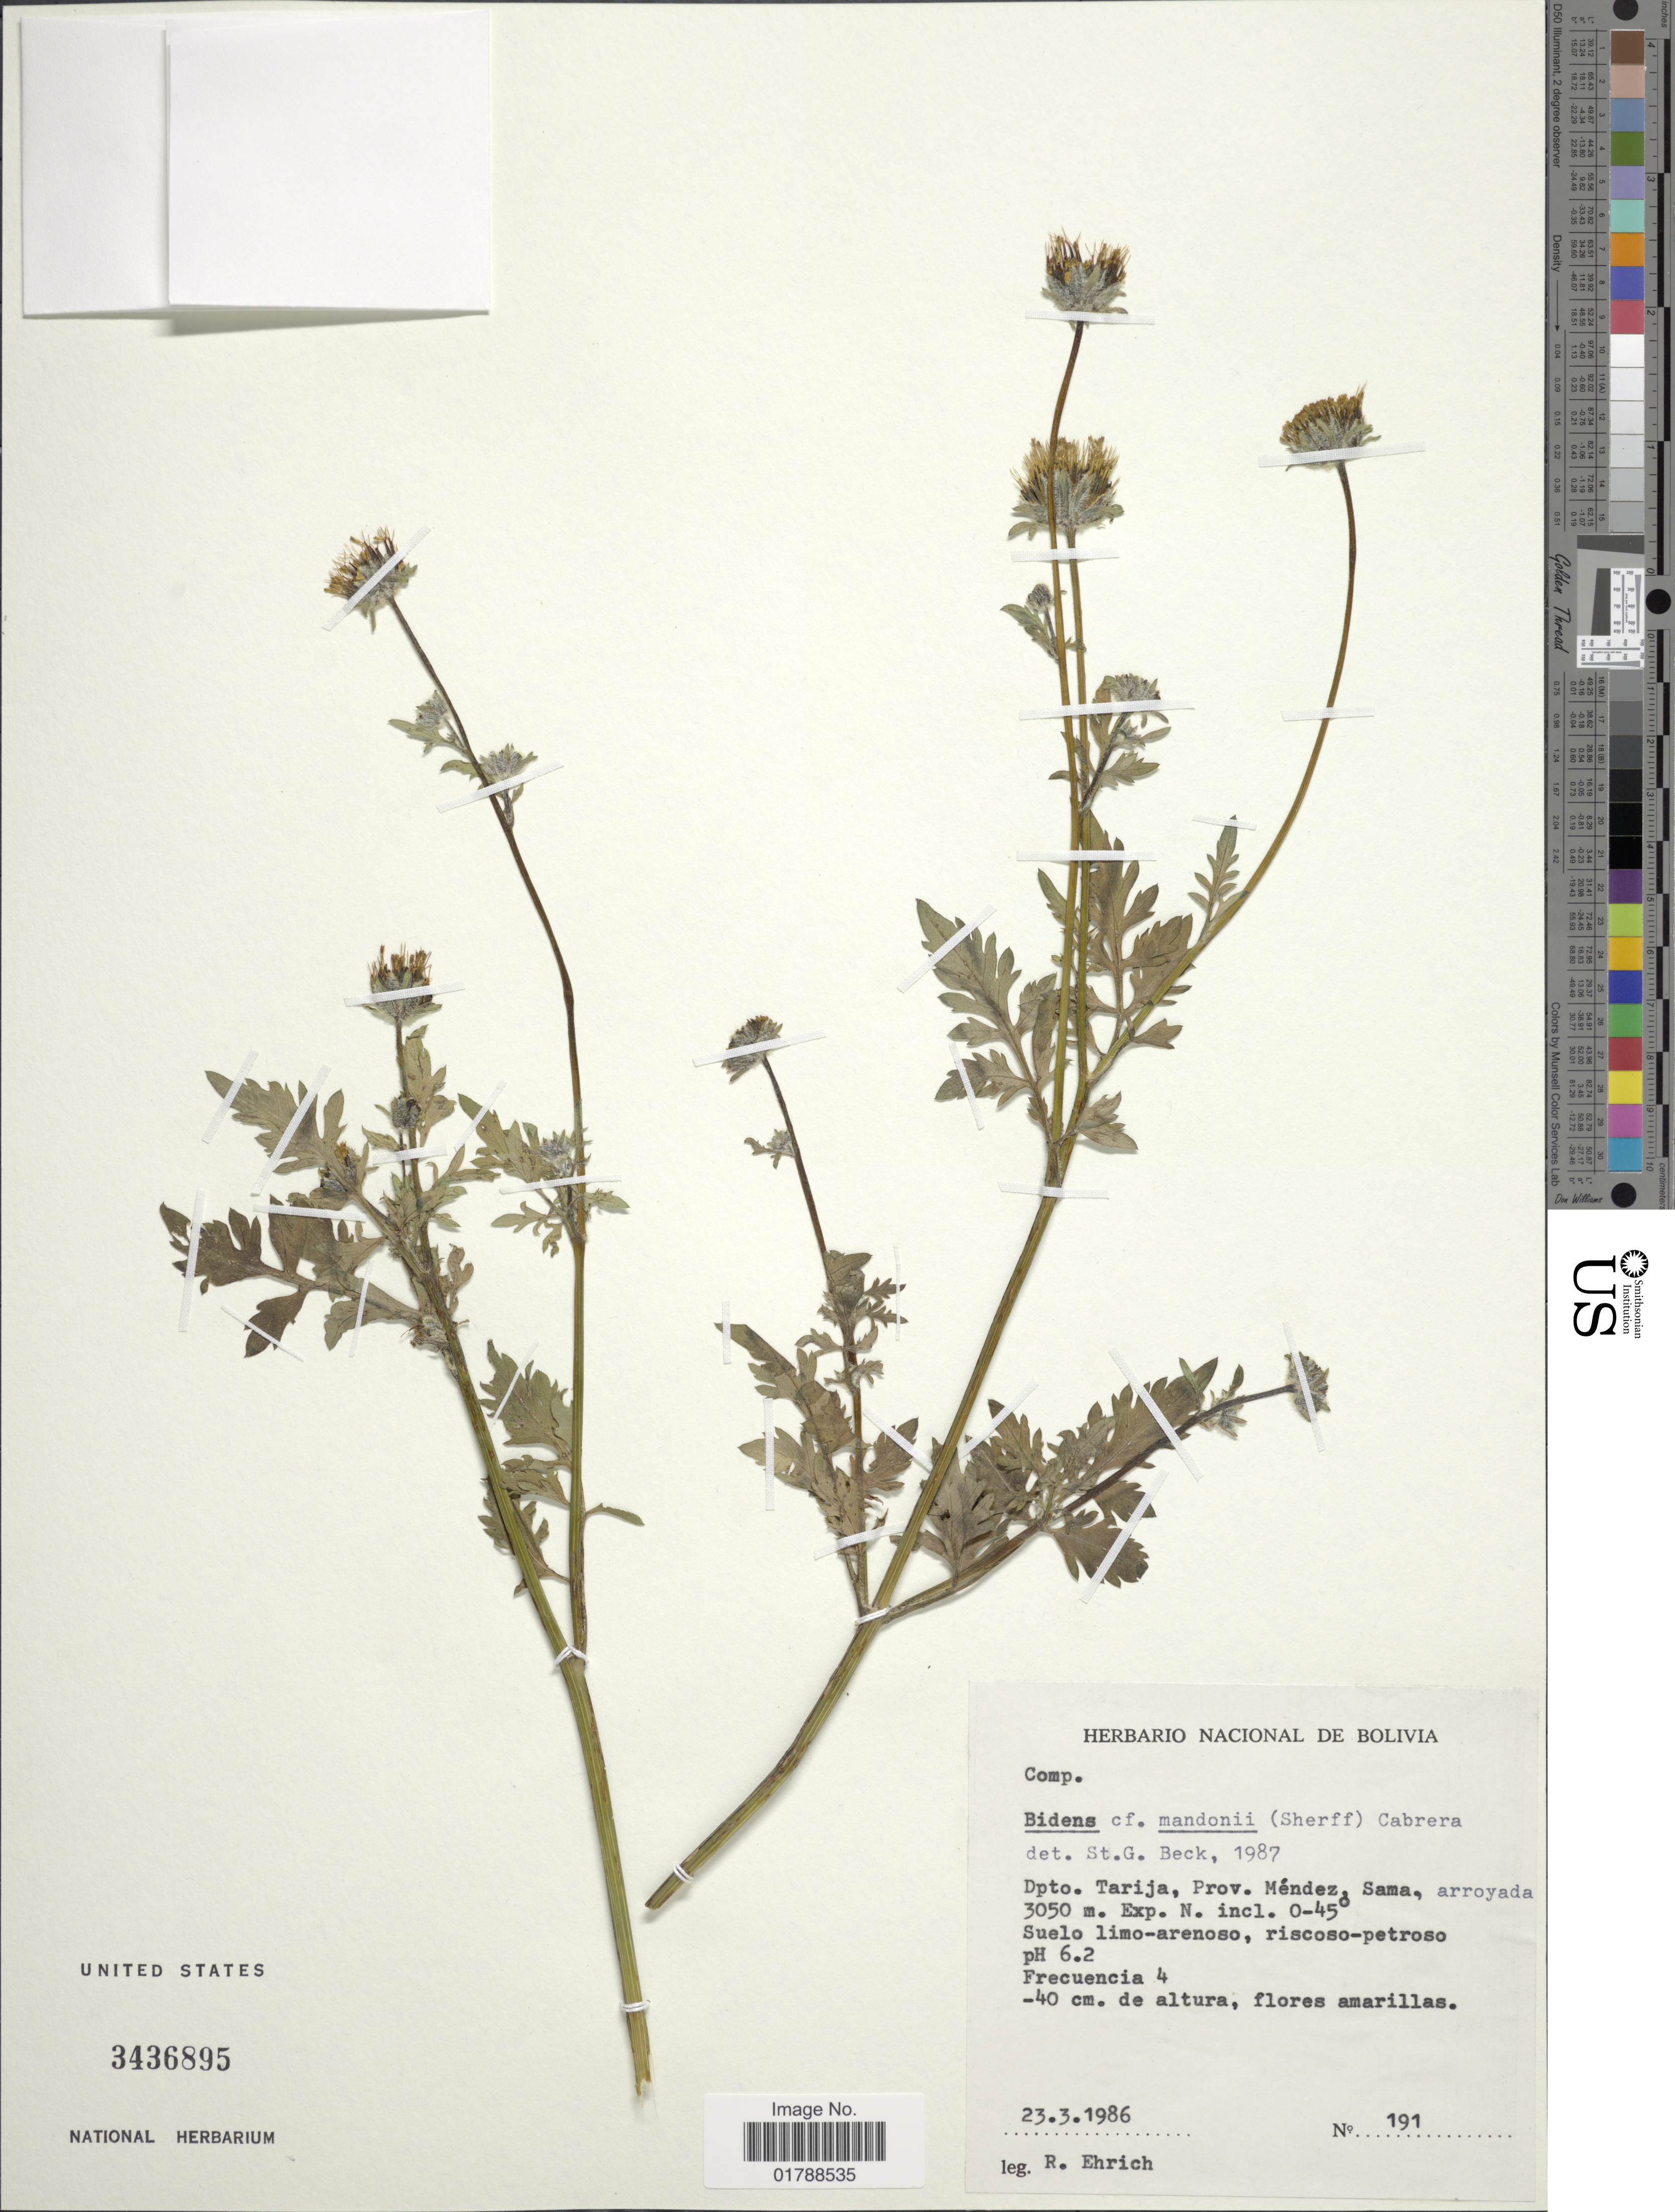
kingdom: Plantae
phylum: Tracheophyta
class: Magnoliopsida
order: Asterales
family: Asteraceae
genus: Bidens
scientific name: Bidens mandonii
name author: (Sherff) Cabrera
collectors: R. Ehrich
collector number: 191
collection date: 1986-03-23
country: Bolivia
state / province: Tarija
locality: Prov. Méndez, Sama, arroyada Exp. N. incl. 0-45°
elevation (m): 3050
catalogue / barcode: US 3436895